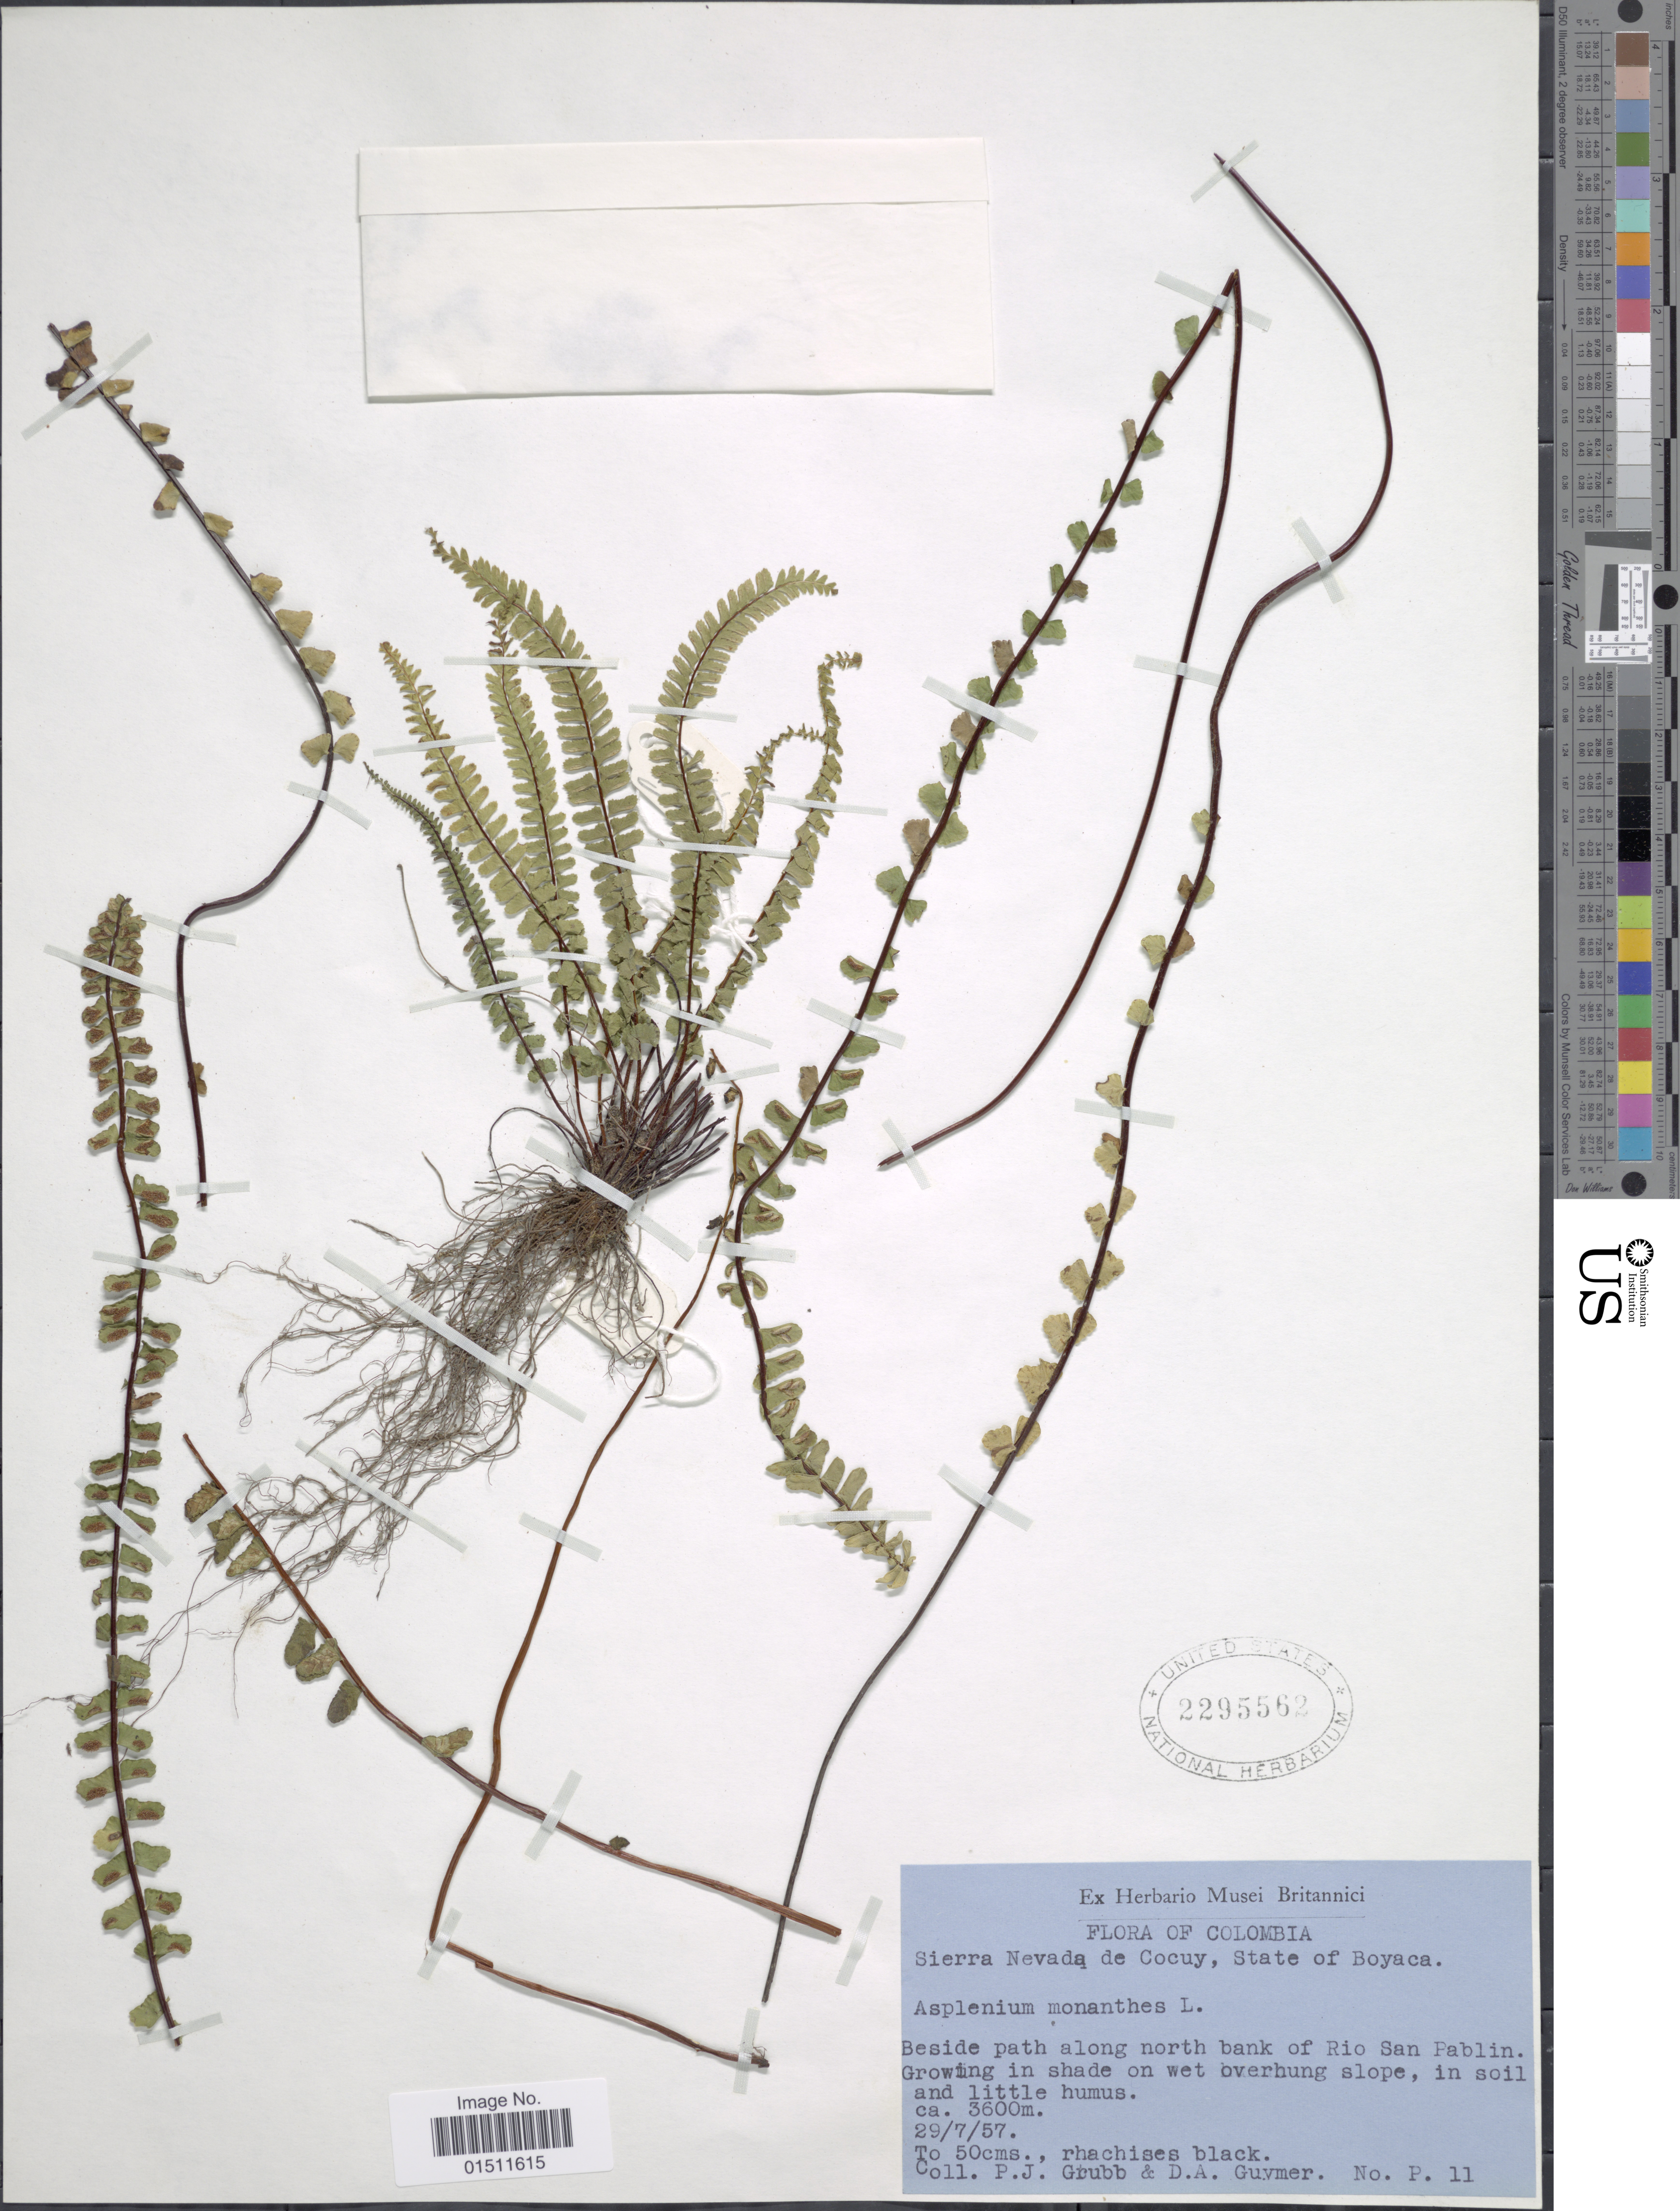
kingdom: Plantae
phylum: Tracheophyta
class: Polypodiopsida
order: Polypodiales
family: Aspleniaceae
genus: Asplenium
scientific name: Asplenium monanthes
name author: L.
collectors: P. J. Grubb & D. Guymer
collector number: P11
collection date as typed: Transcribed d/m/y: 29/7/57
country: Colombia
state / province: Boyacá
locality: Sierra Nevada de Cocuy, State of Boyaca, beside path along north bank of Rio San Pablin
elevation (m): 3600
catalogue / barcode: US 2295562